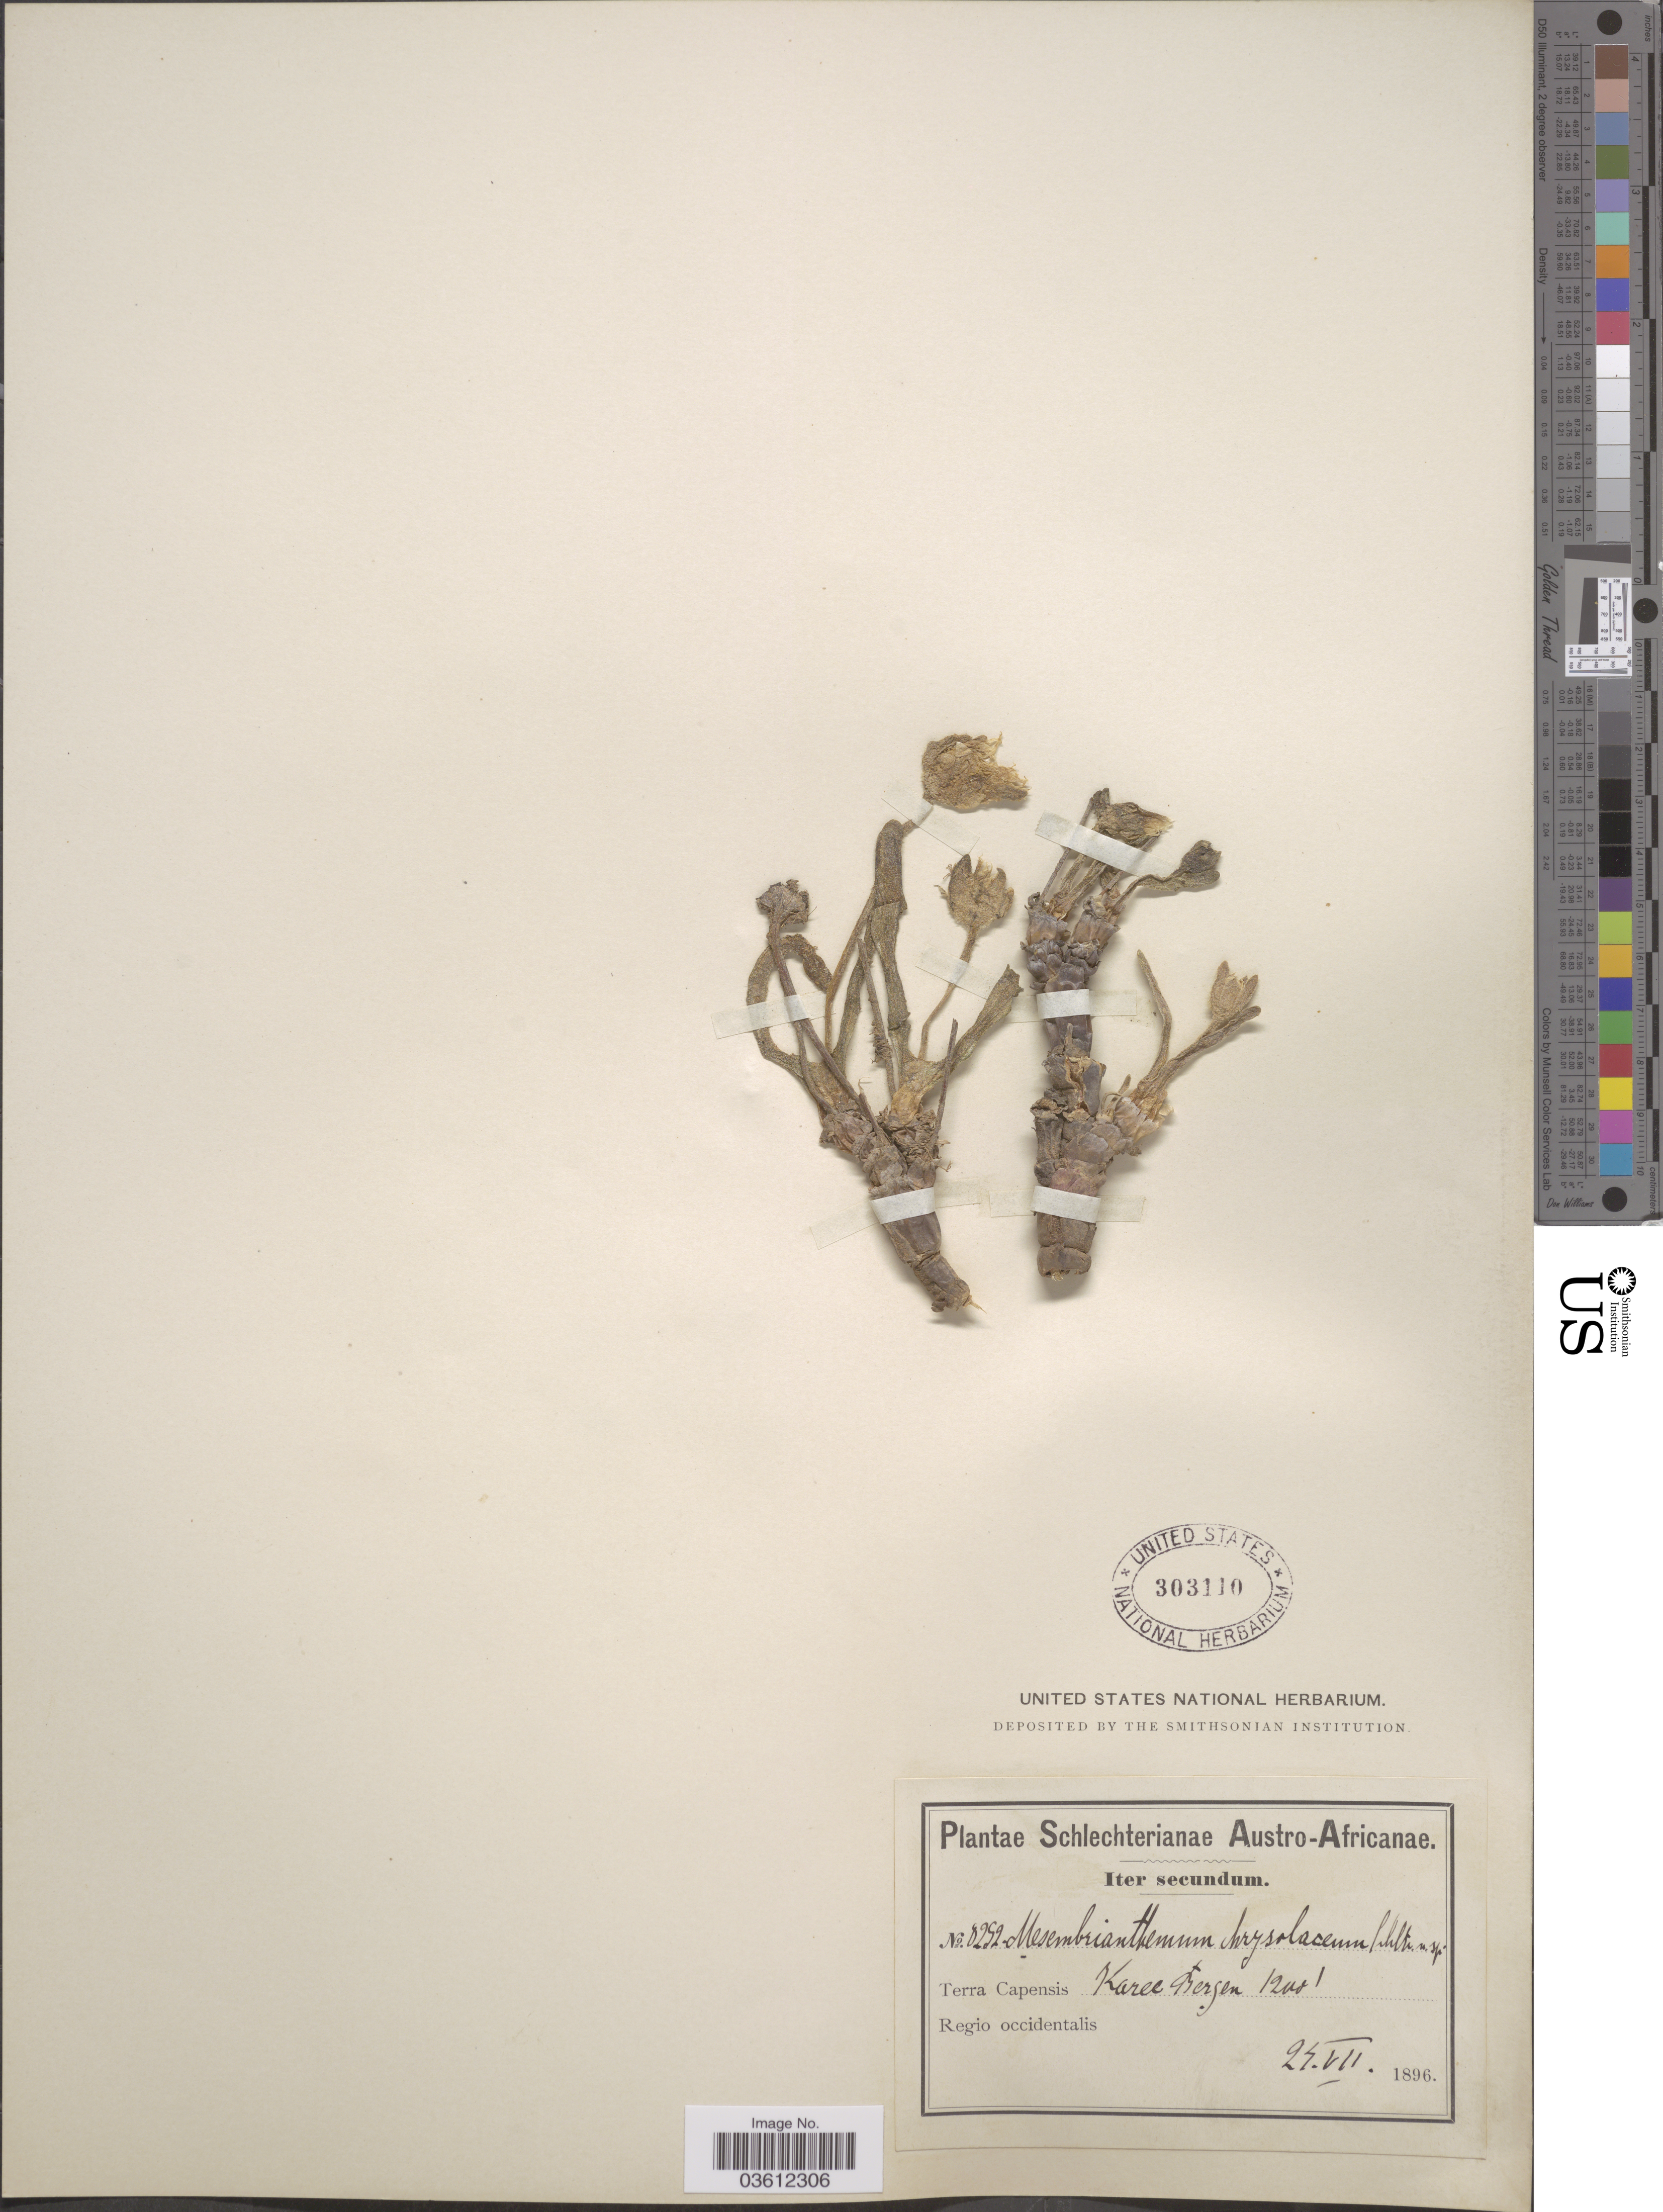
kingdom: Plantae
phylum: Tracheophyta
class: Magnoliopsida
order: Caryophyllales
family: Aizoaceae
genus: Mesembryanthemum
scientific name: Mesembryanthemum chrysoleucum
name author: Schltr.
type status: Type Collection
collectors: Schlechter, --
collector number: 8292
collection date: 1896-07-24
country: South Africa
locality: Austro-Africanae. Terra Capensis. Regio occidentalis. Karee Bergen.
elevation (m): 366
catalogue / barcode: US 303110